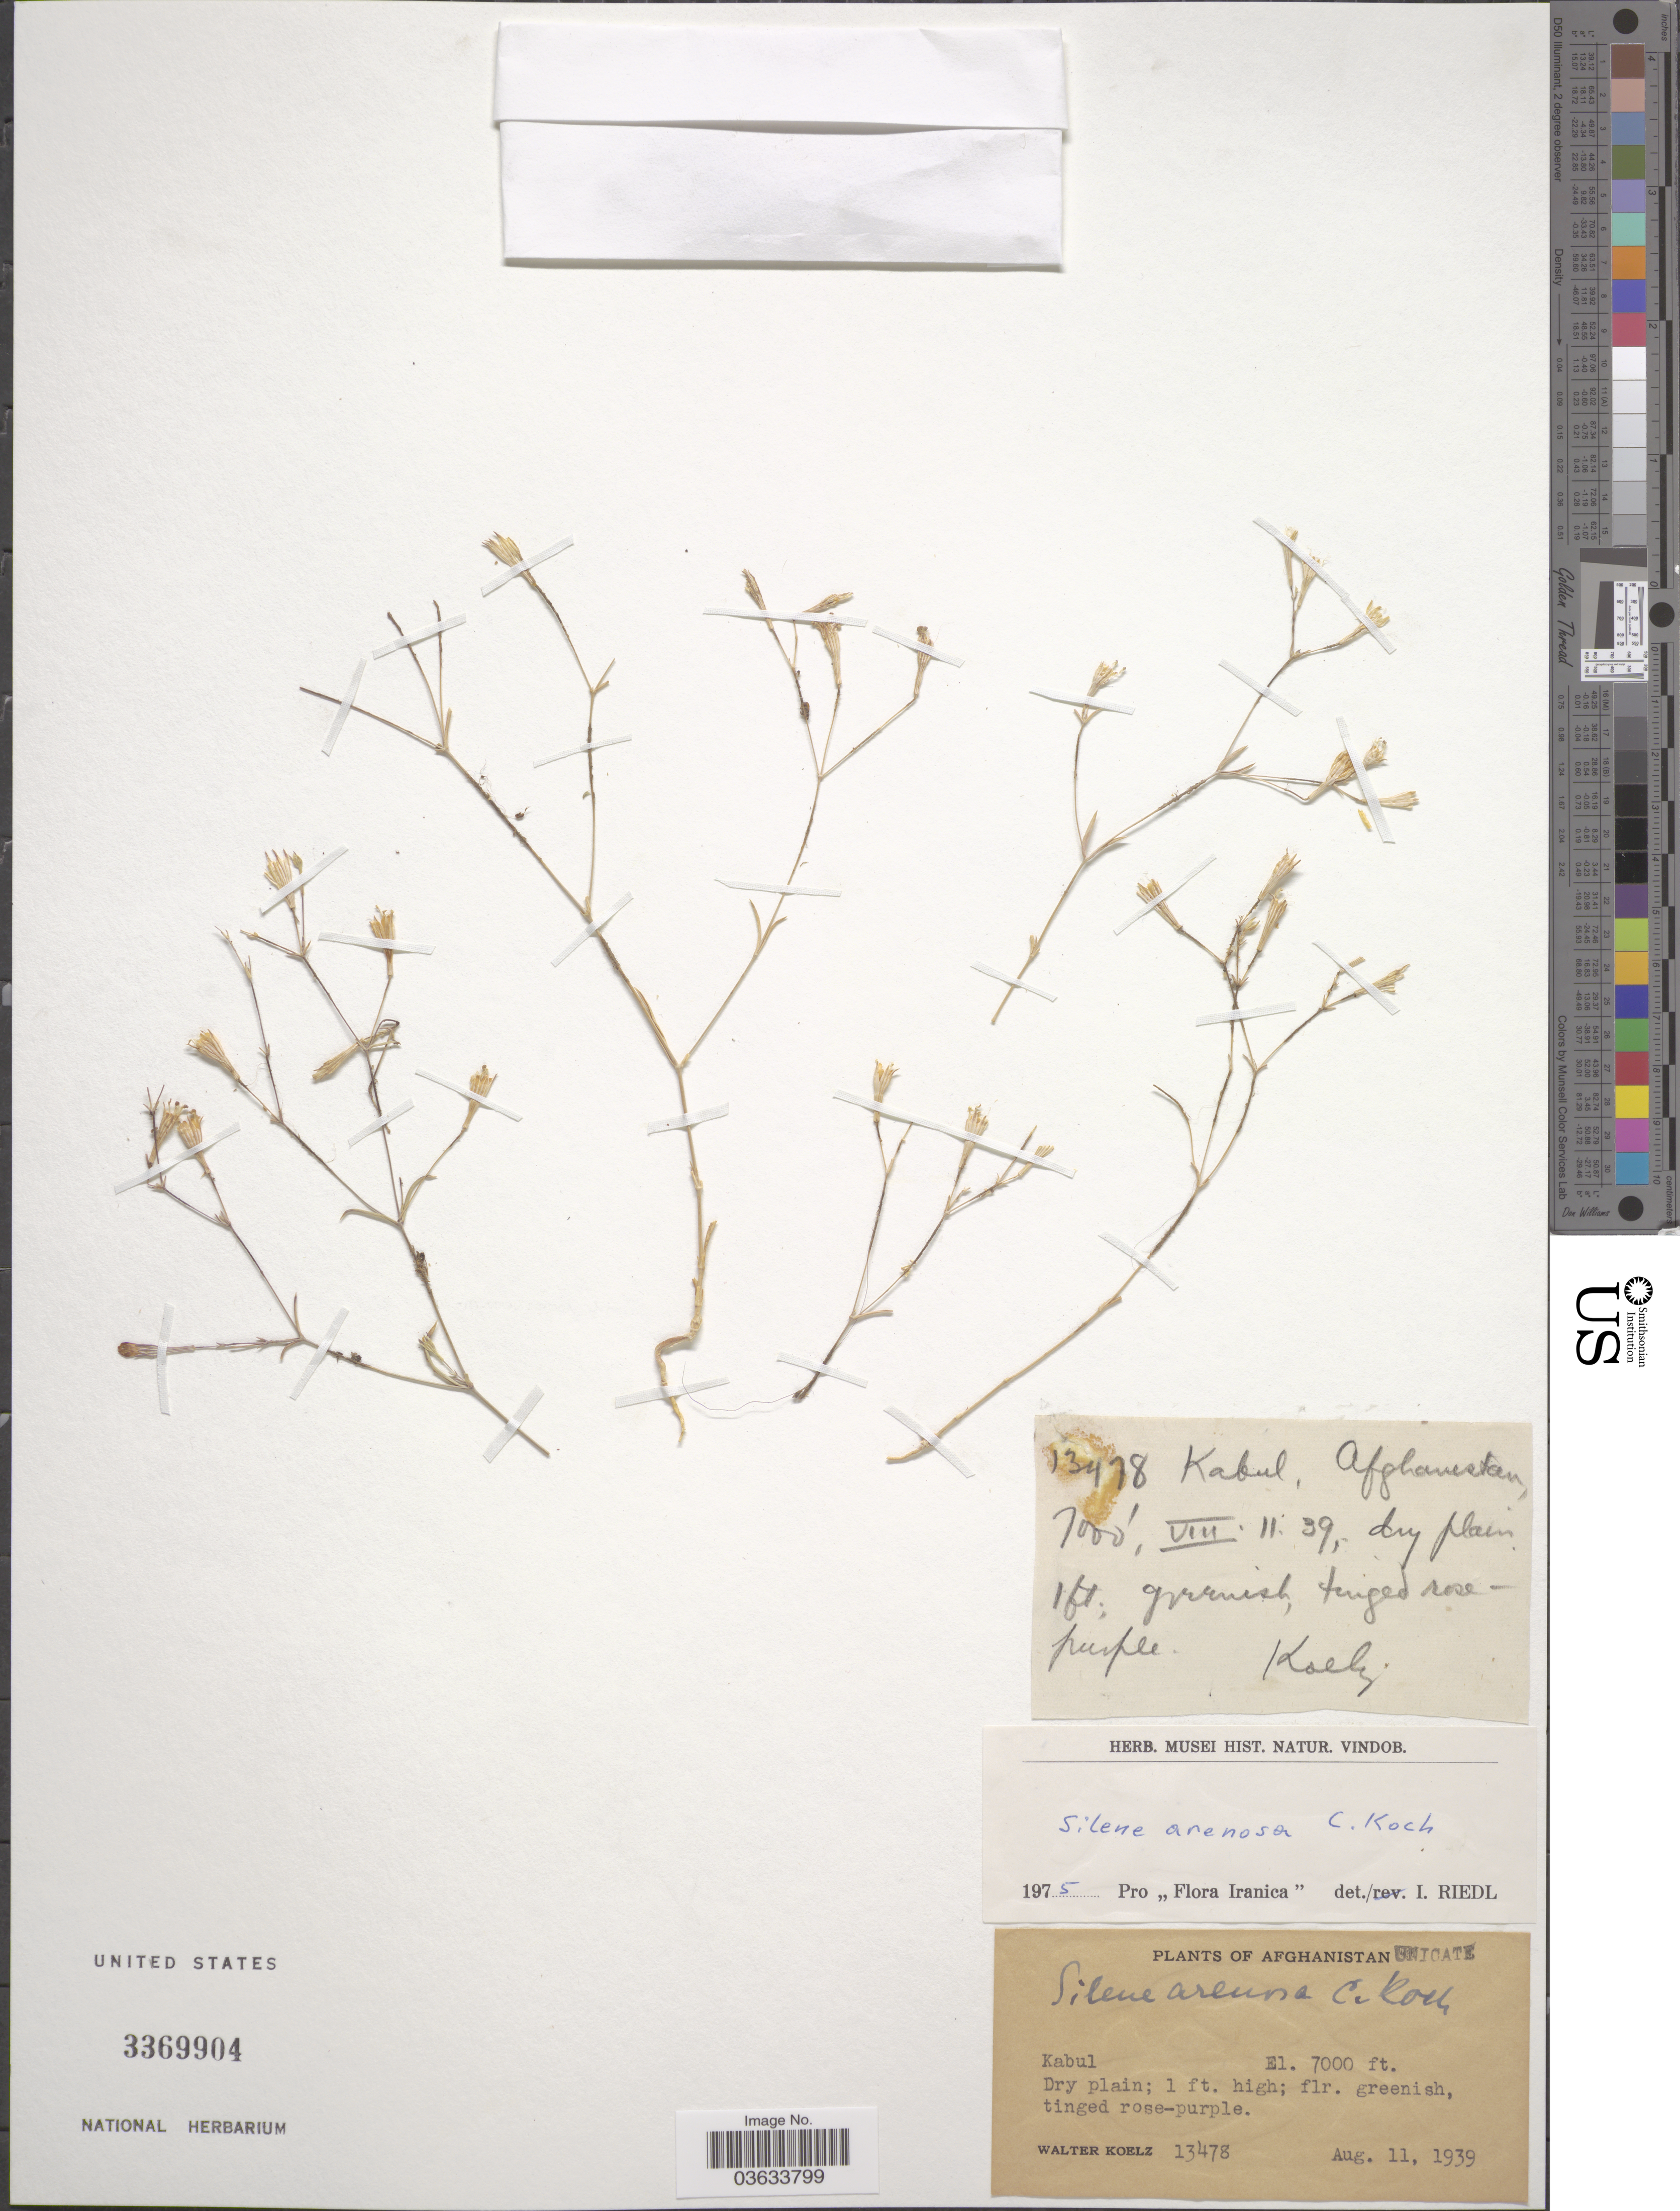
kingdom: Plantae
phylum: Tracheophyta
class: Magnoliopsida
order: Caryophyllales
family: Caryophyllaceae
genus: Silene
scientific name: Silene arenosa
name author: C. Koch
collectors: W. N. Koelz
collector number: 13478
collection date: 1939-08-11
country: Afghanistan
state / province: Kabul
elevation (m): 2134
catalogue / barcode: US 3369904